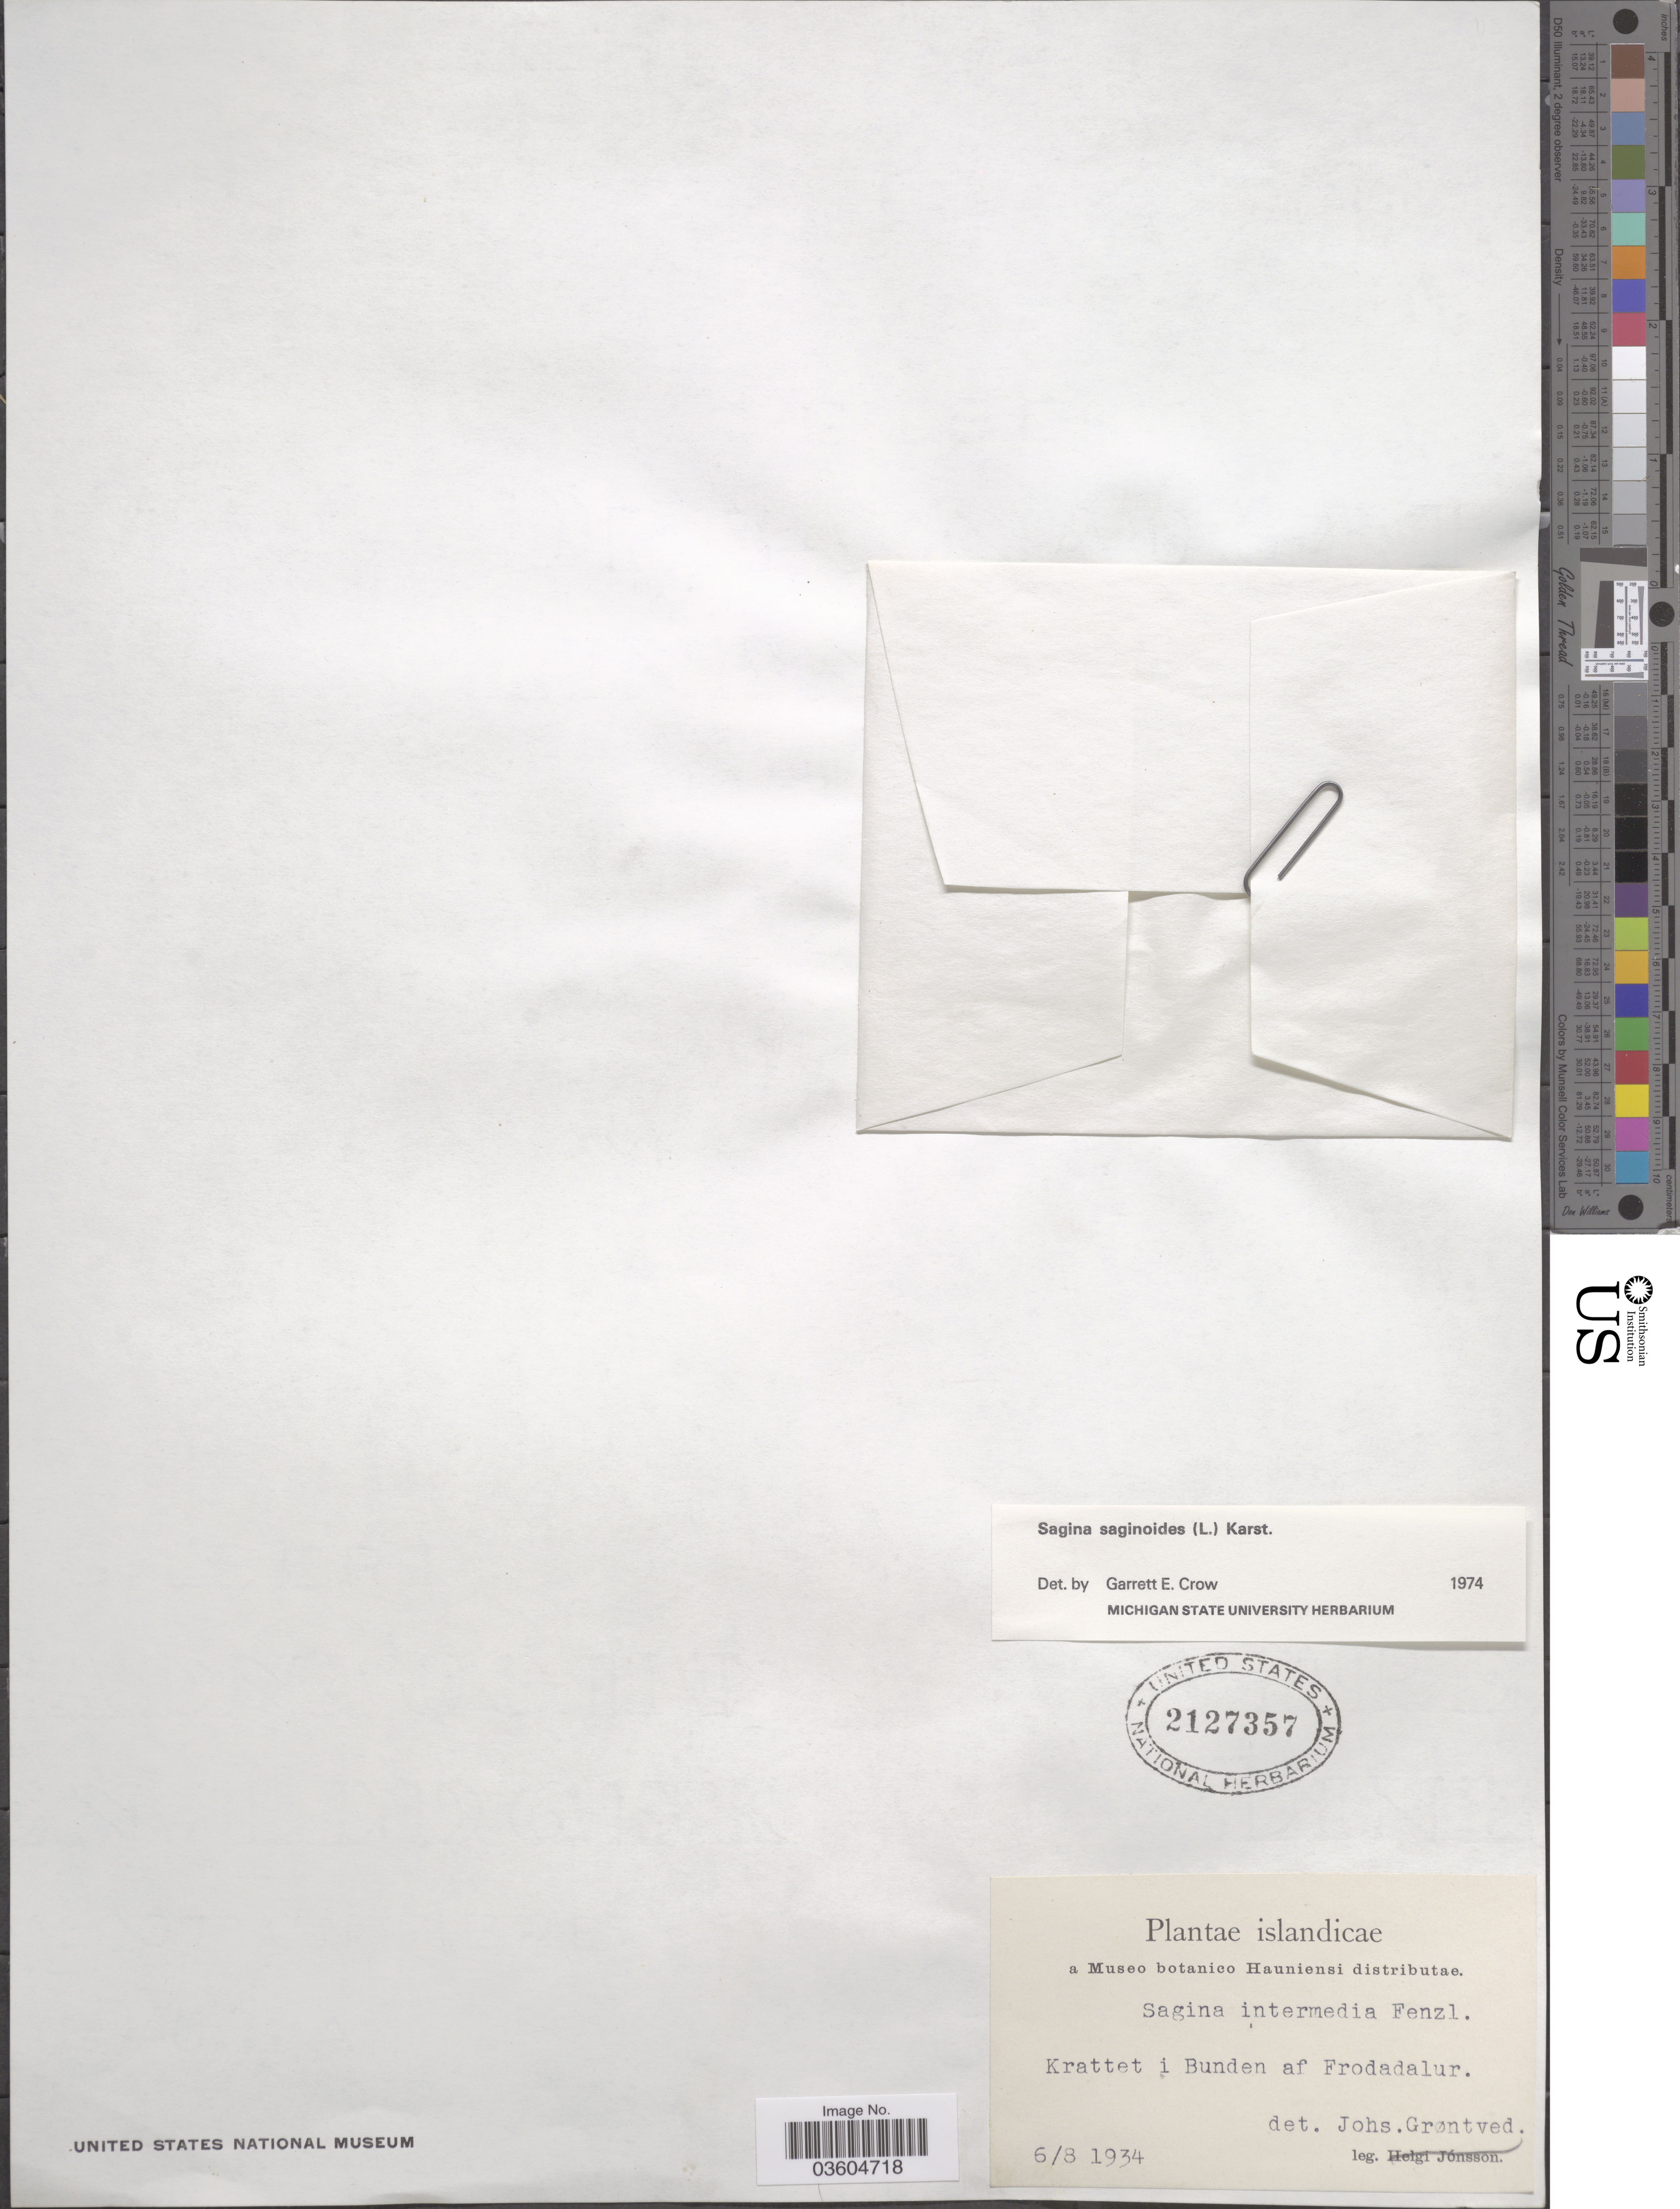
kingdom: Plantae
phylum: Tracheophyta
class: Magnoliopsida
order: Caryophyllales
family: Caryophyllaceae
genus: Sagina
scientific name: Sagina saginoides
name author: (L.) H. Karst.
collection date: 1934-08-06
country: Iceland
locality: Islandicae. Krattet i Bunden af Frodadalur.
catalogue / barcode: US 2127357